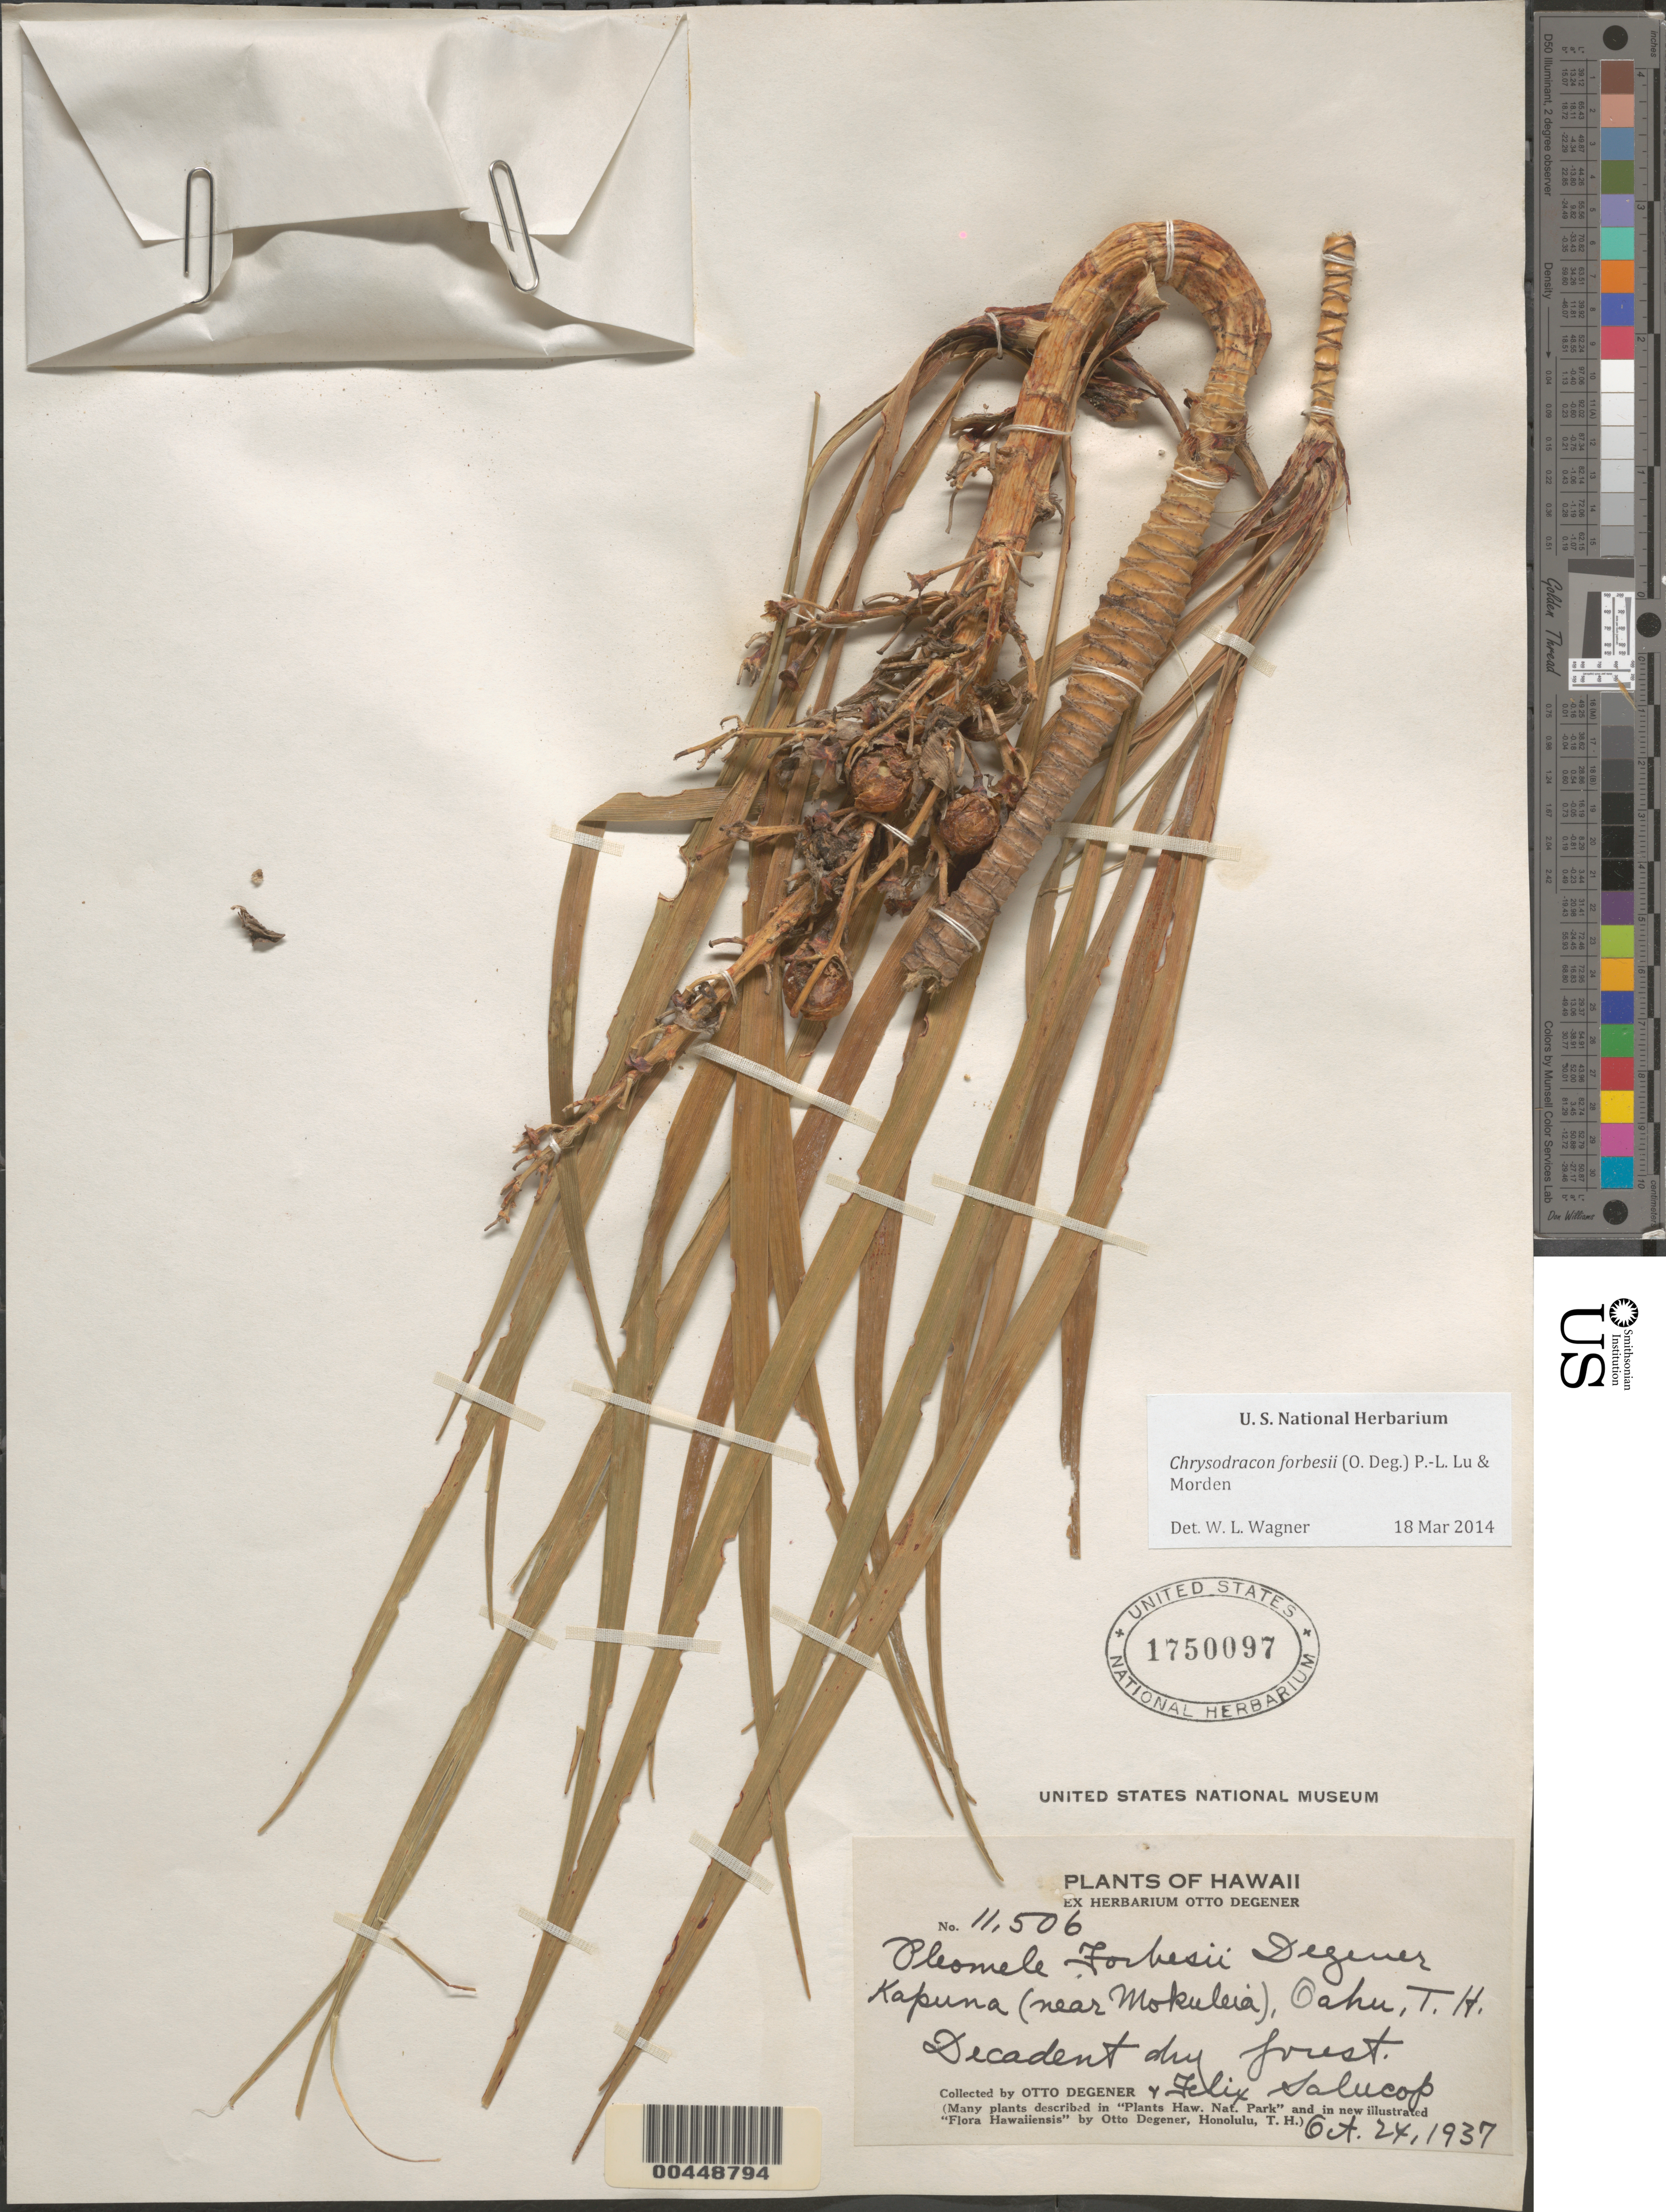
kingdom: Plantae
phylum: Tracheophyta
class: Liliopsida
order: Asparagales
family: Asparagaceae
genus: Dracaena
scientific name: Dracaena forbesii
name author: (O. Deg.) Jankalski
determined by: Wagner, W. L., (BOT), Smithsonian Institution - National Museum of Natural History (UNITED STATES)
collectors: O. Degener & F. Salucop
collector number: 11506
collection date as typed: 24 Oct 1937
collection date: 1937-10-24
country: United States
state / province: Hawaii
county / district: Honolulu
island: Oahu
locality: Kapuna, near Mokuleia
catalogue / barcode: US 1750097